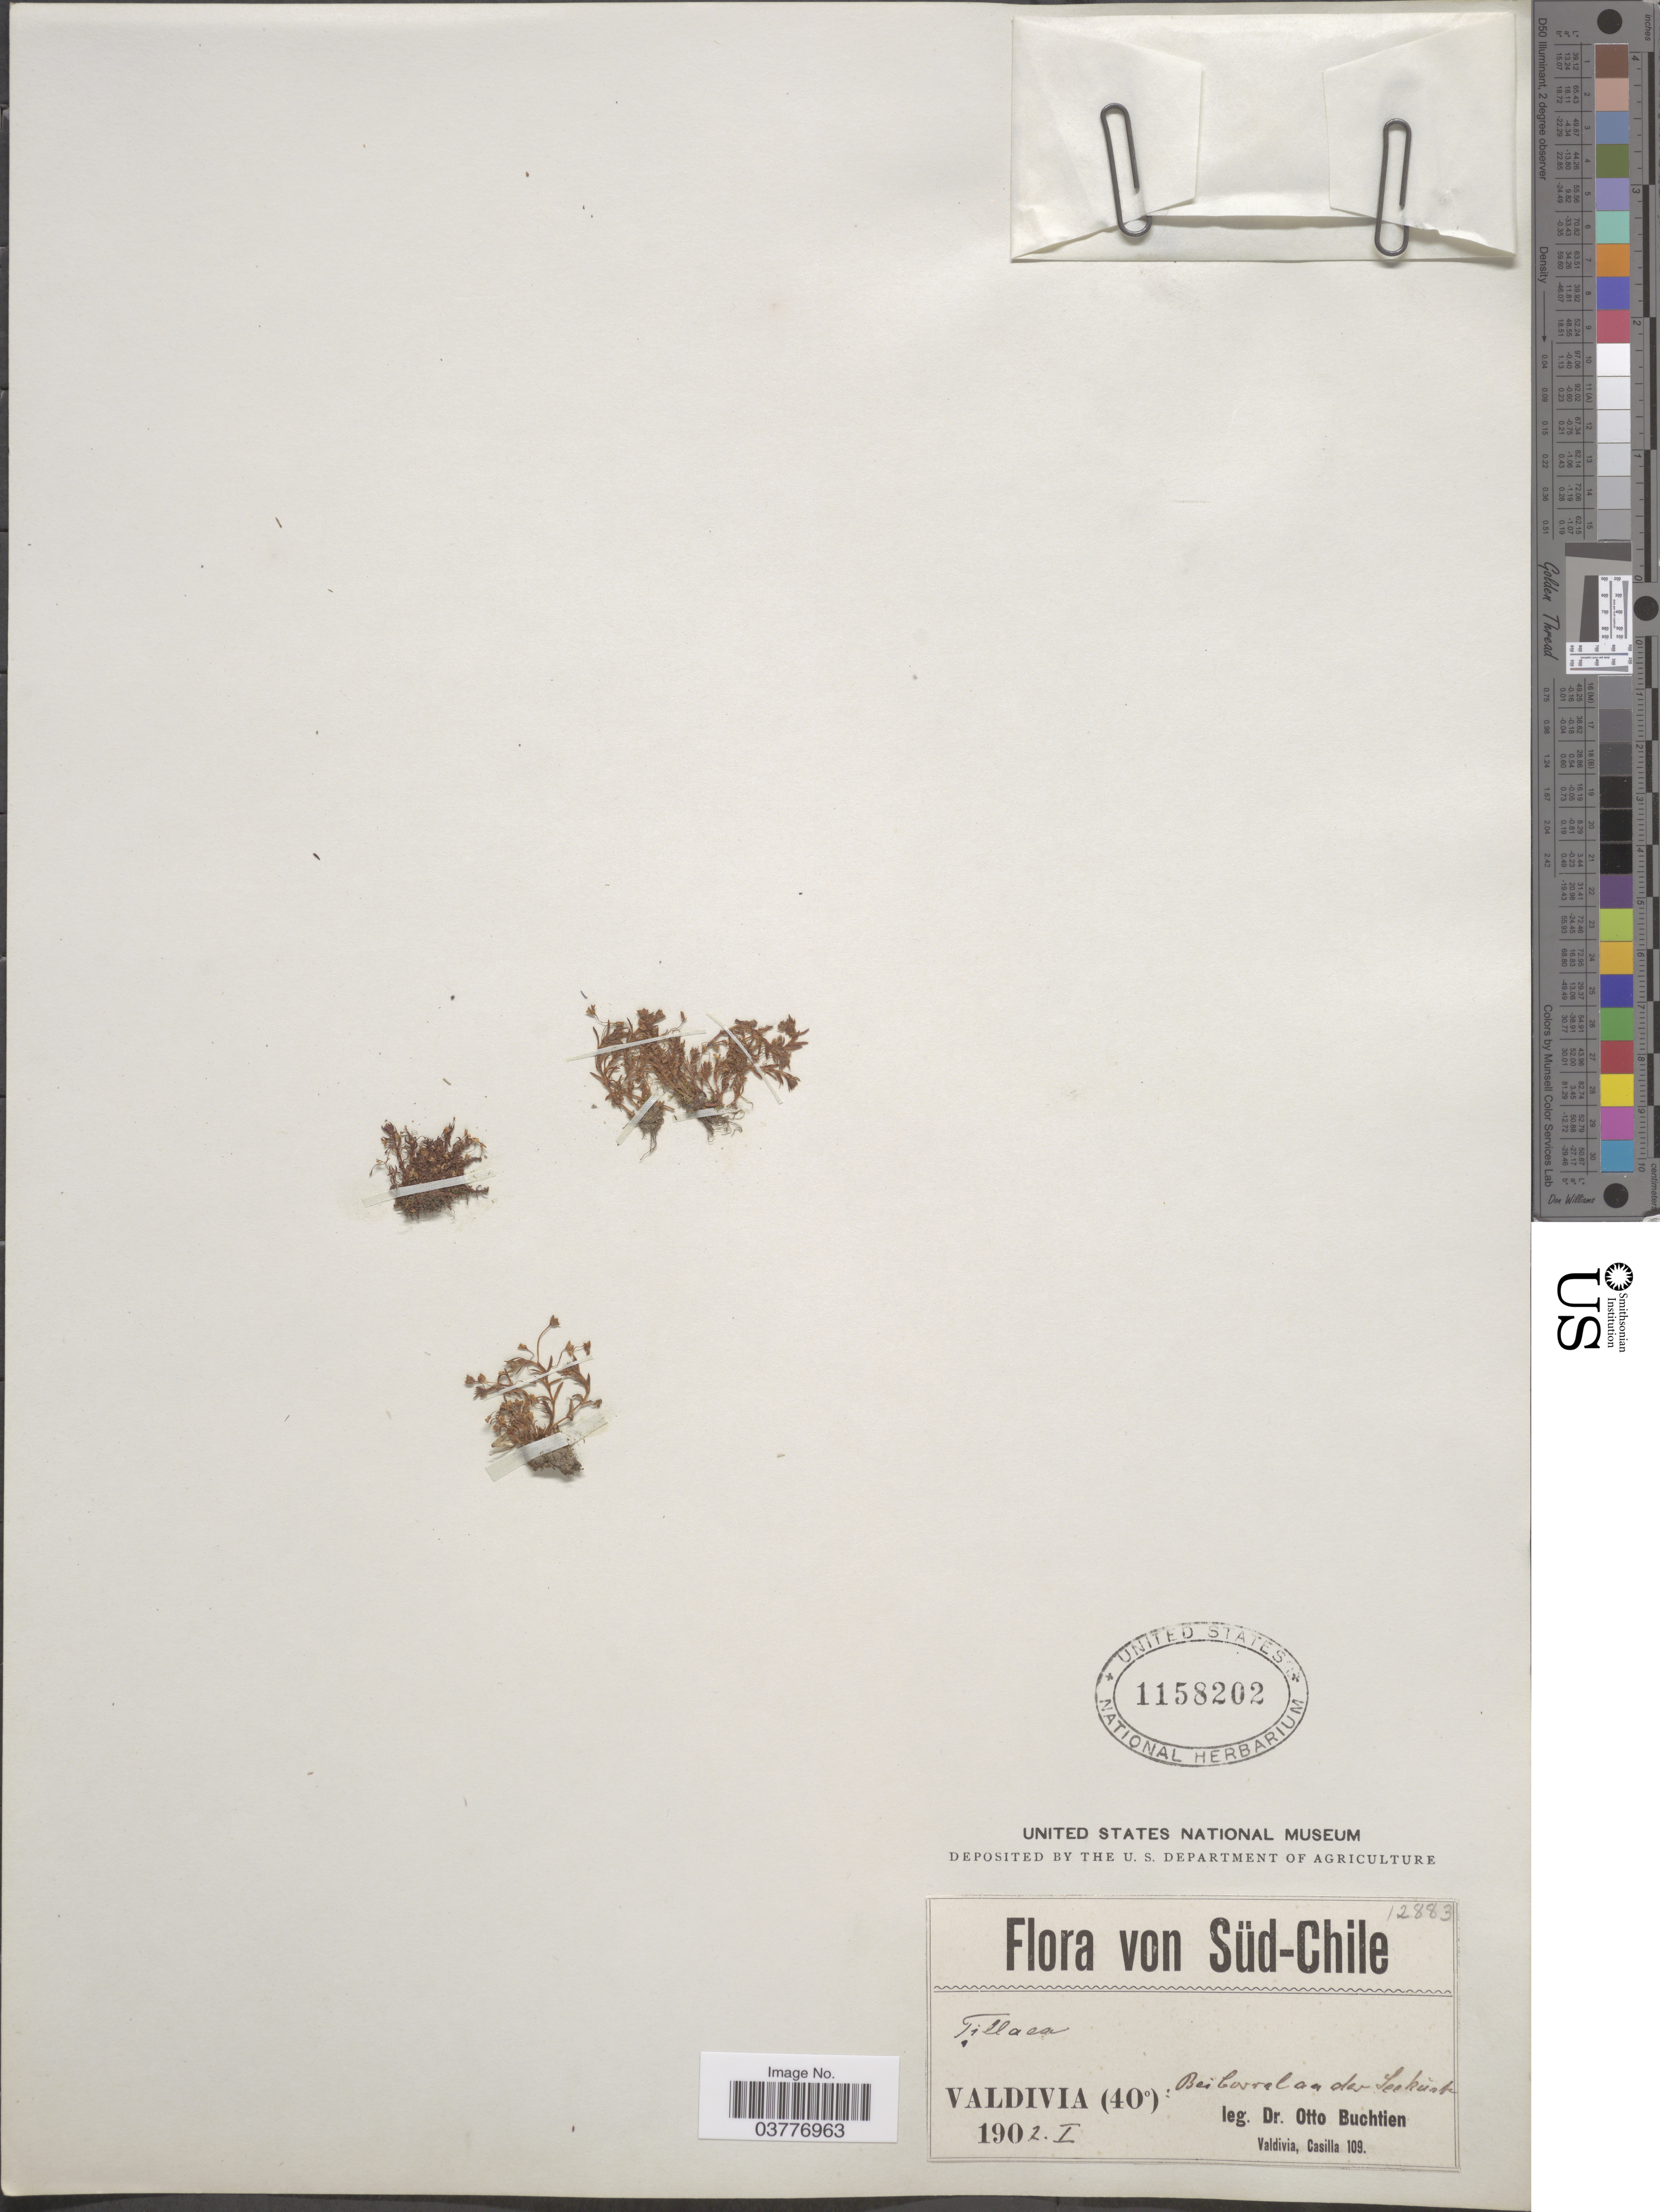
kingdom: Plantae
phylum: Tracheophyta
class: Magnoliopsida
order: Saxifragales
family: Crassulaceae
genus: Crassula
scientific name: Crassula sp.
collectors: O. Buchtien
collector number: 12883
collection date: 1902-01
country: Chile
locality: Süd-Chile. Valdivia (40°): Bei Corral an des Seeküste.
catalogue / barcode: US 1158202